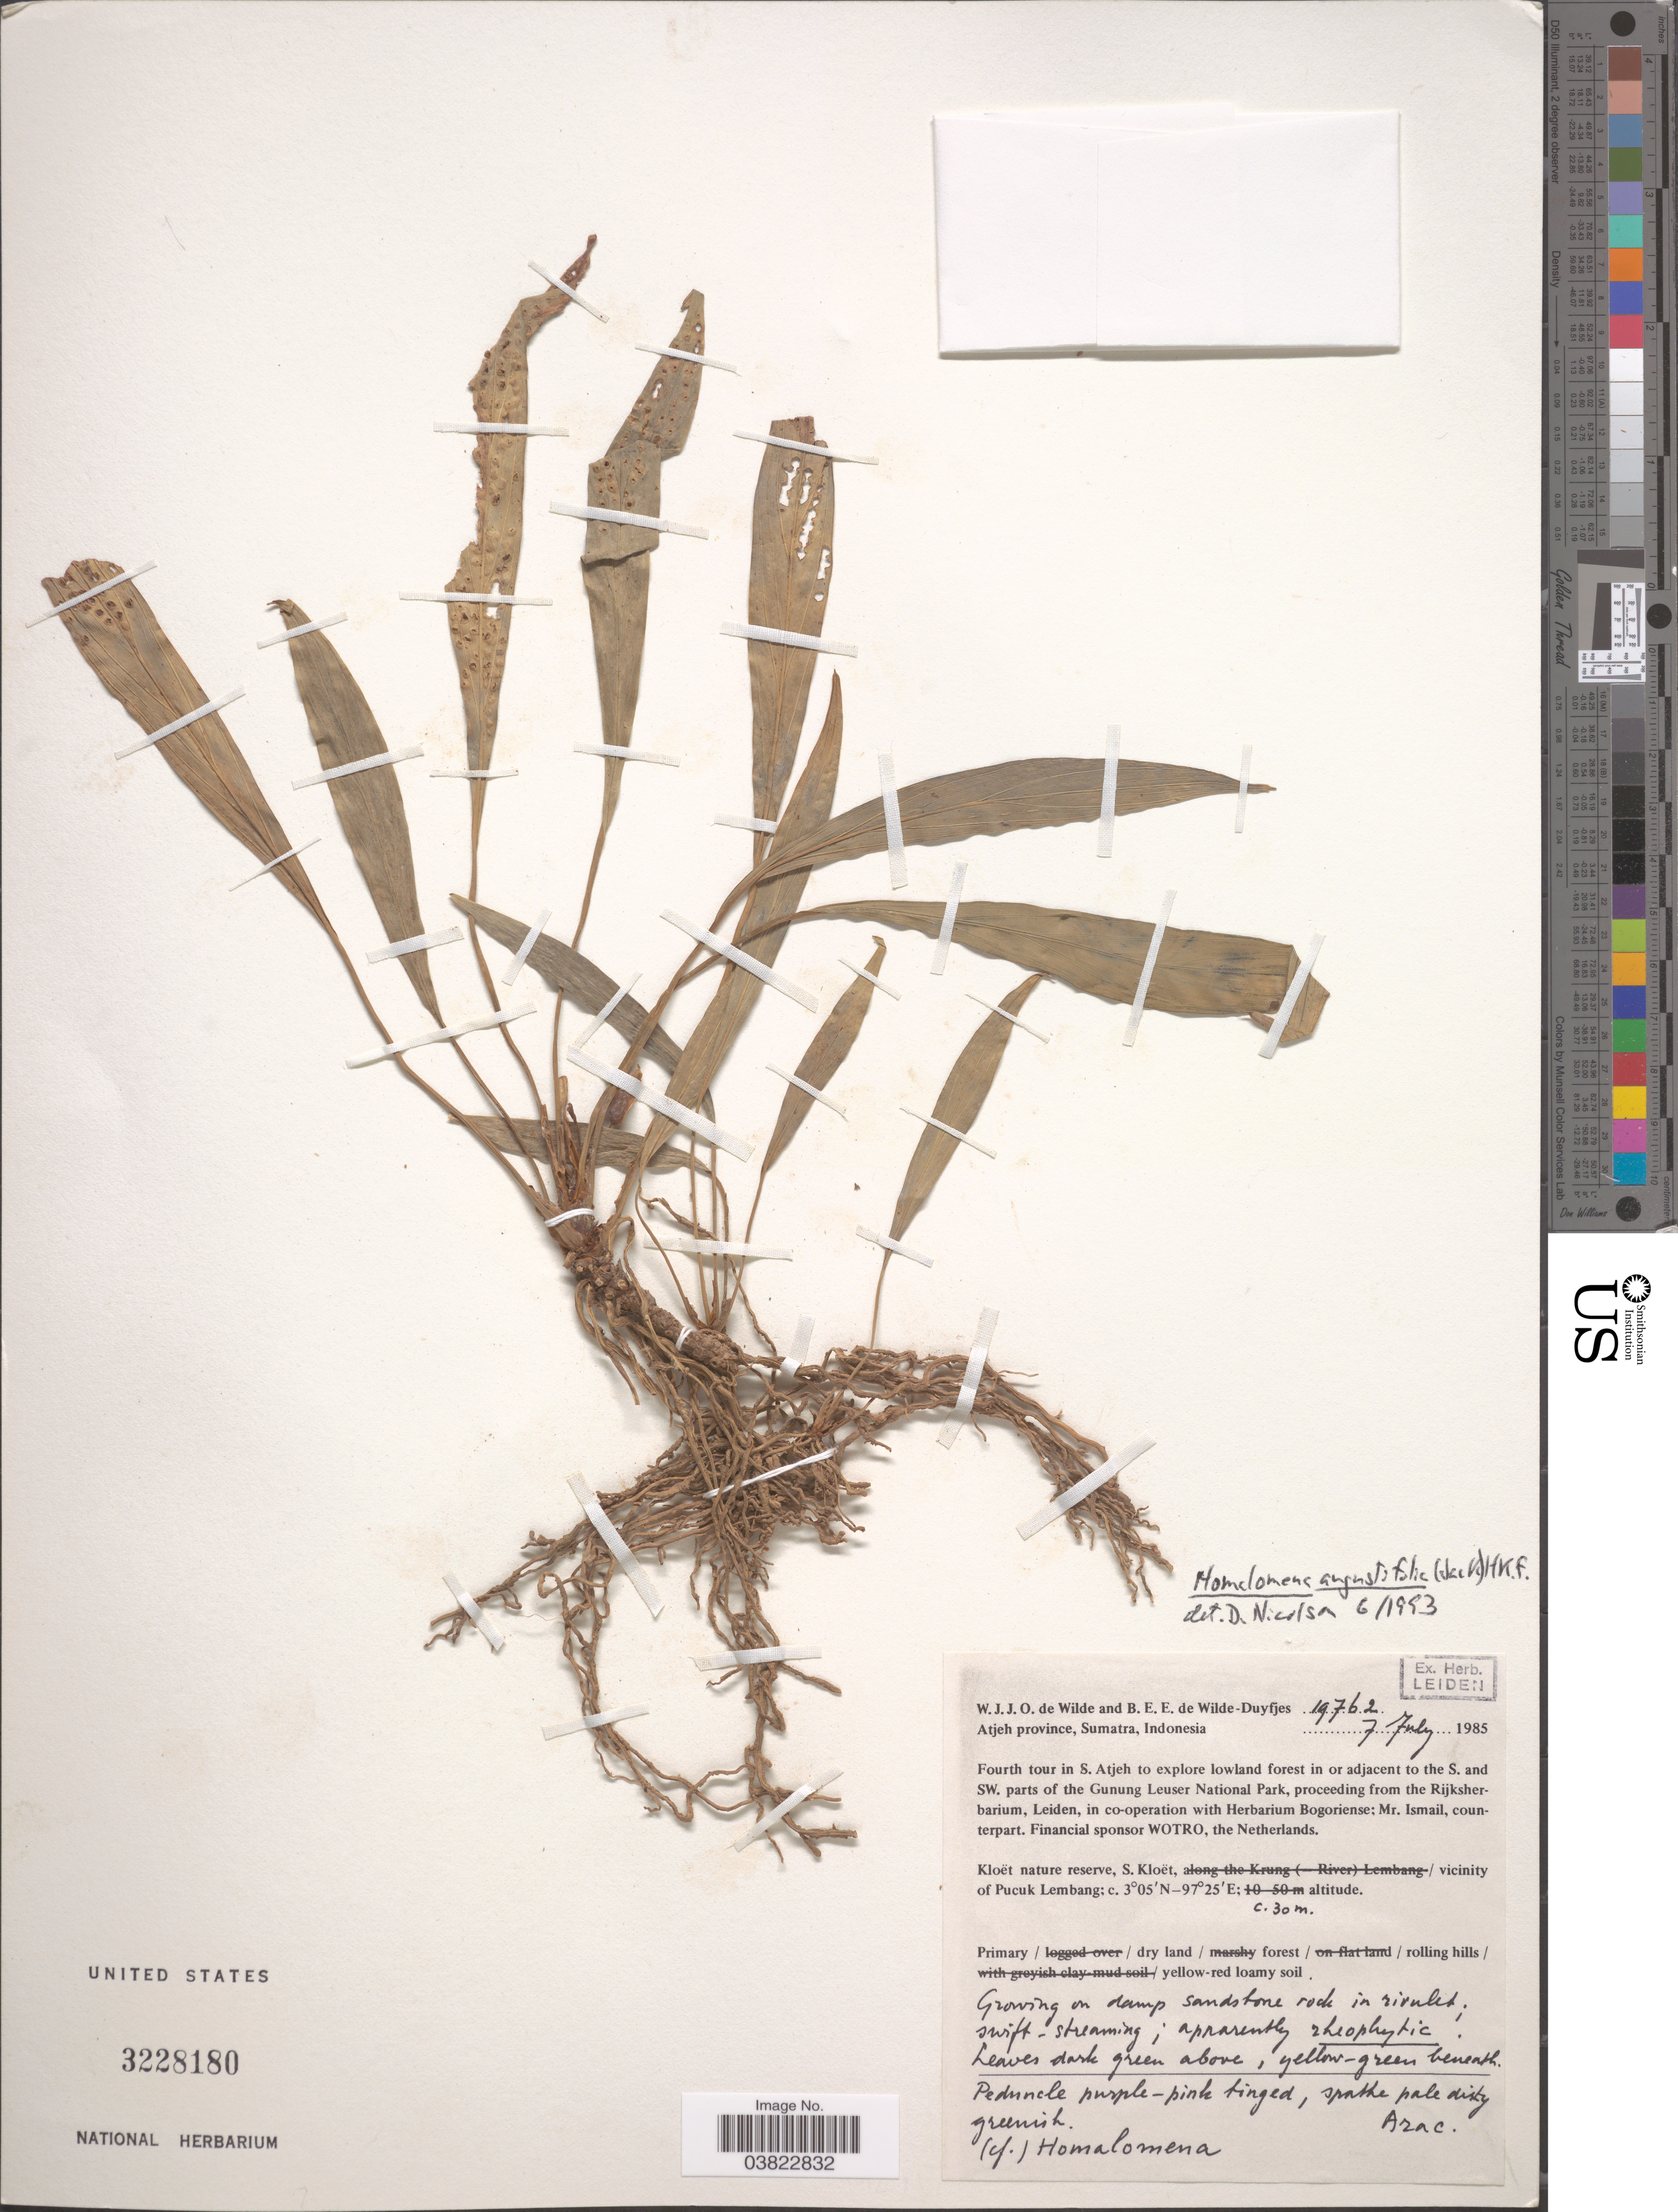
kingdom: Plantae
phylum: Tracheophyta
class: Liliopsida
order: Alismatales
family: Araceae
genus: Homalomena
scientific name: Homalomena angustifolia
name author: (Jack) Hook. f.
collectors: W. J. de Wilde & B. E. de Wilde-Duyfjes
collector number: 19762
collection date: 1985-07-07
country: Indonesia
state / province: Sumatra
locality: Atjeh province. Fourth tour in S. Atjeh to explore lowland forest in or adjacent to the S. and SW. parts of the Gunung Leuser National Park. Kloët nature reserve, S. Kloët, vicinity of Pucuk Lembang.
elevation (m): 30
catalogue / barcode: US 3228180